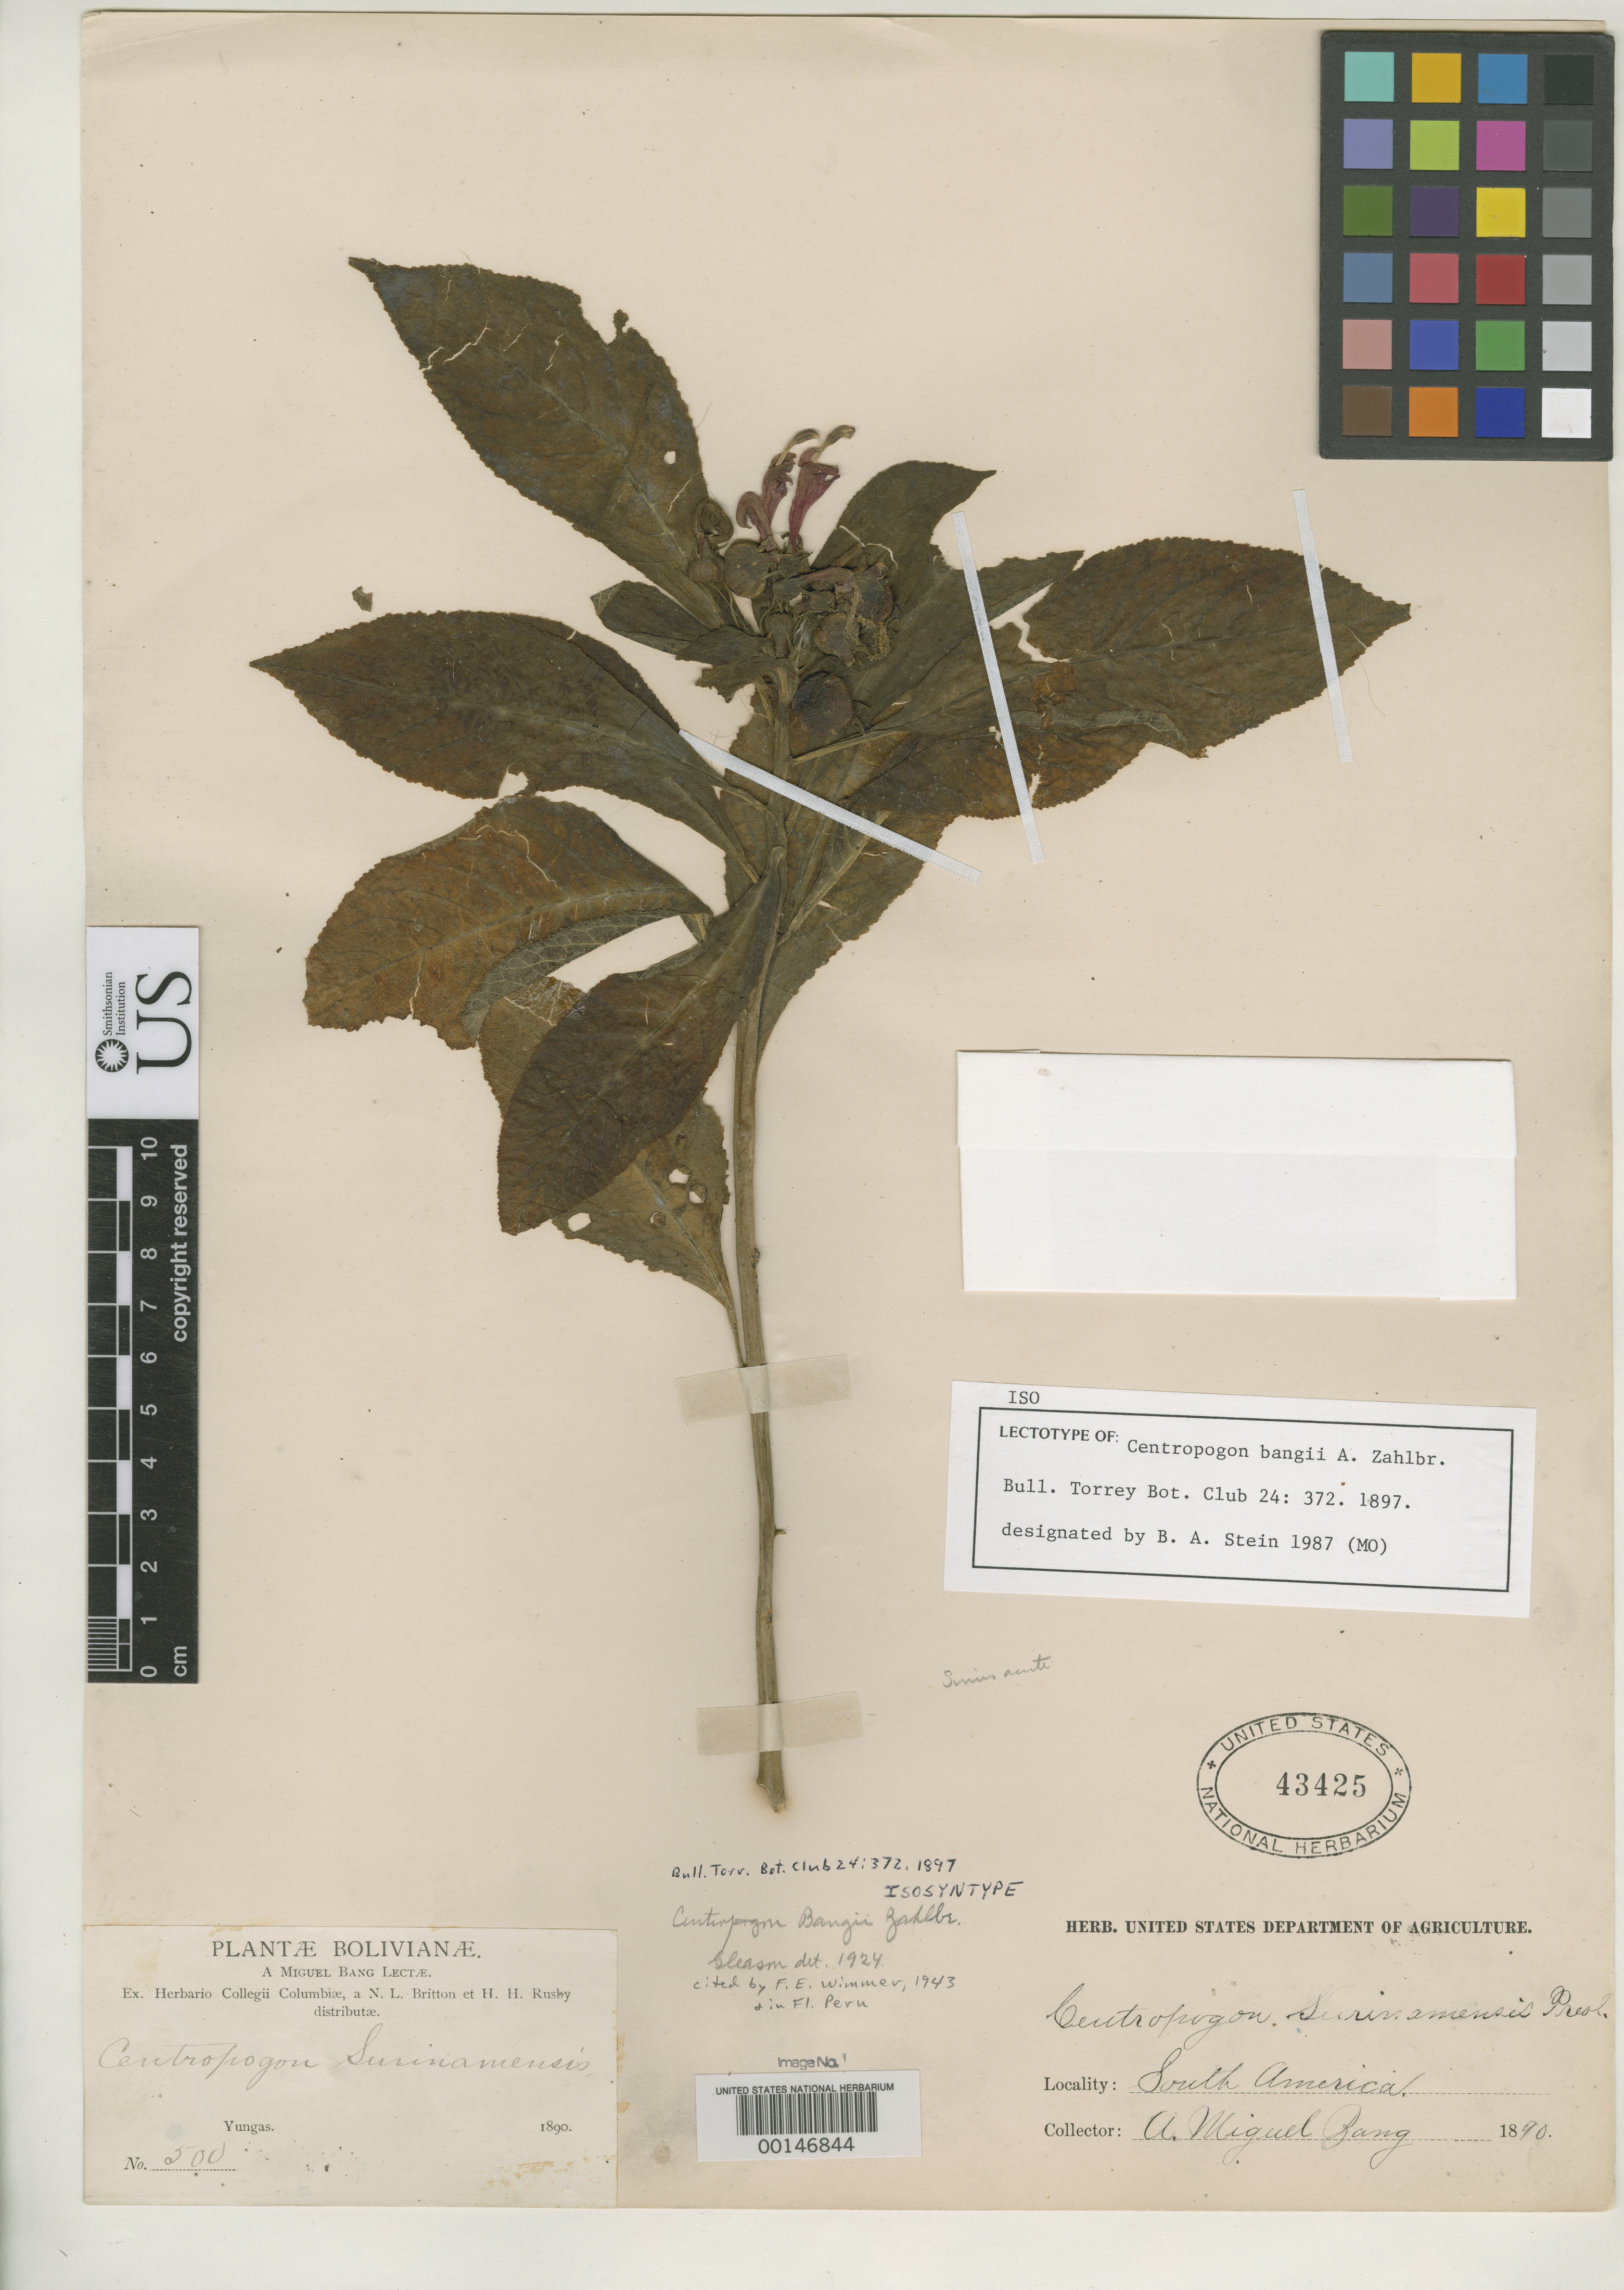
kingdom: Plantae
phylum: Tracheophyta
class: Magnoliopsida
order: Asterales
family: Campanulaceae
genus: Centropogon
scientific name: Centropogon bangii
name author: Zahlbr.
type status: Isosyntype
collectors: M. Bang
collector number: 500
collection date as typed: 1890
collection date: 1890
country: Bolivia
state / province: La Paz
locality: Yungas.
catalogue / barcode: US 43425